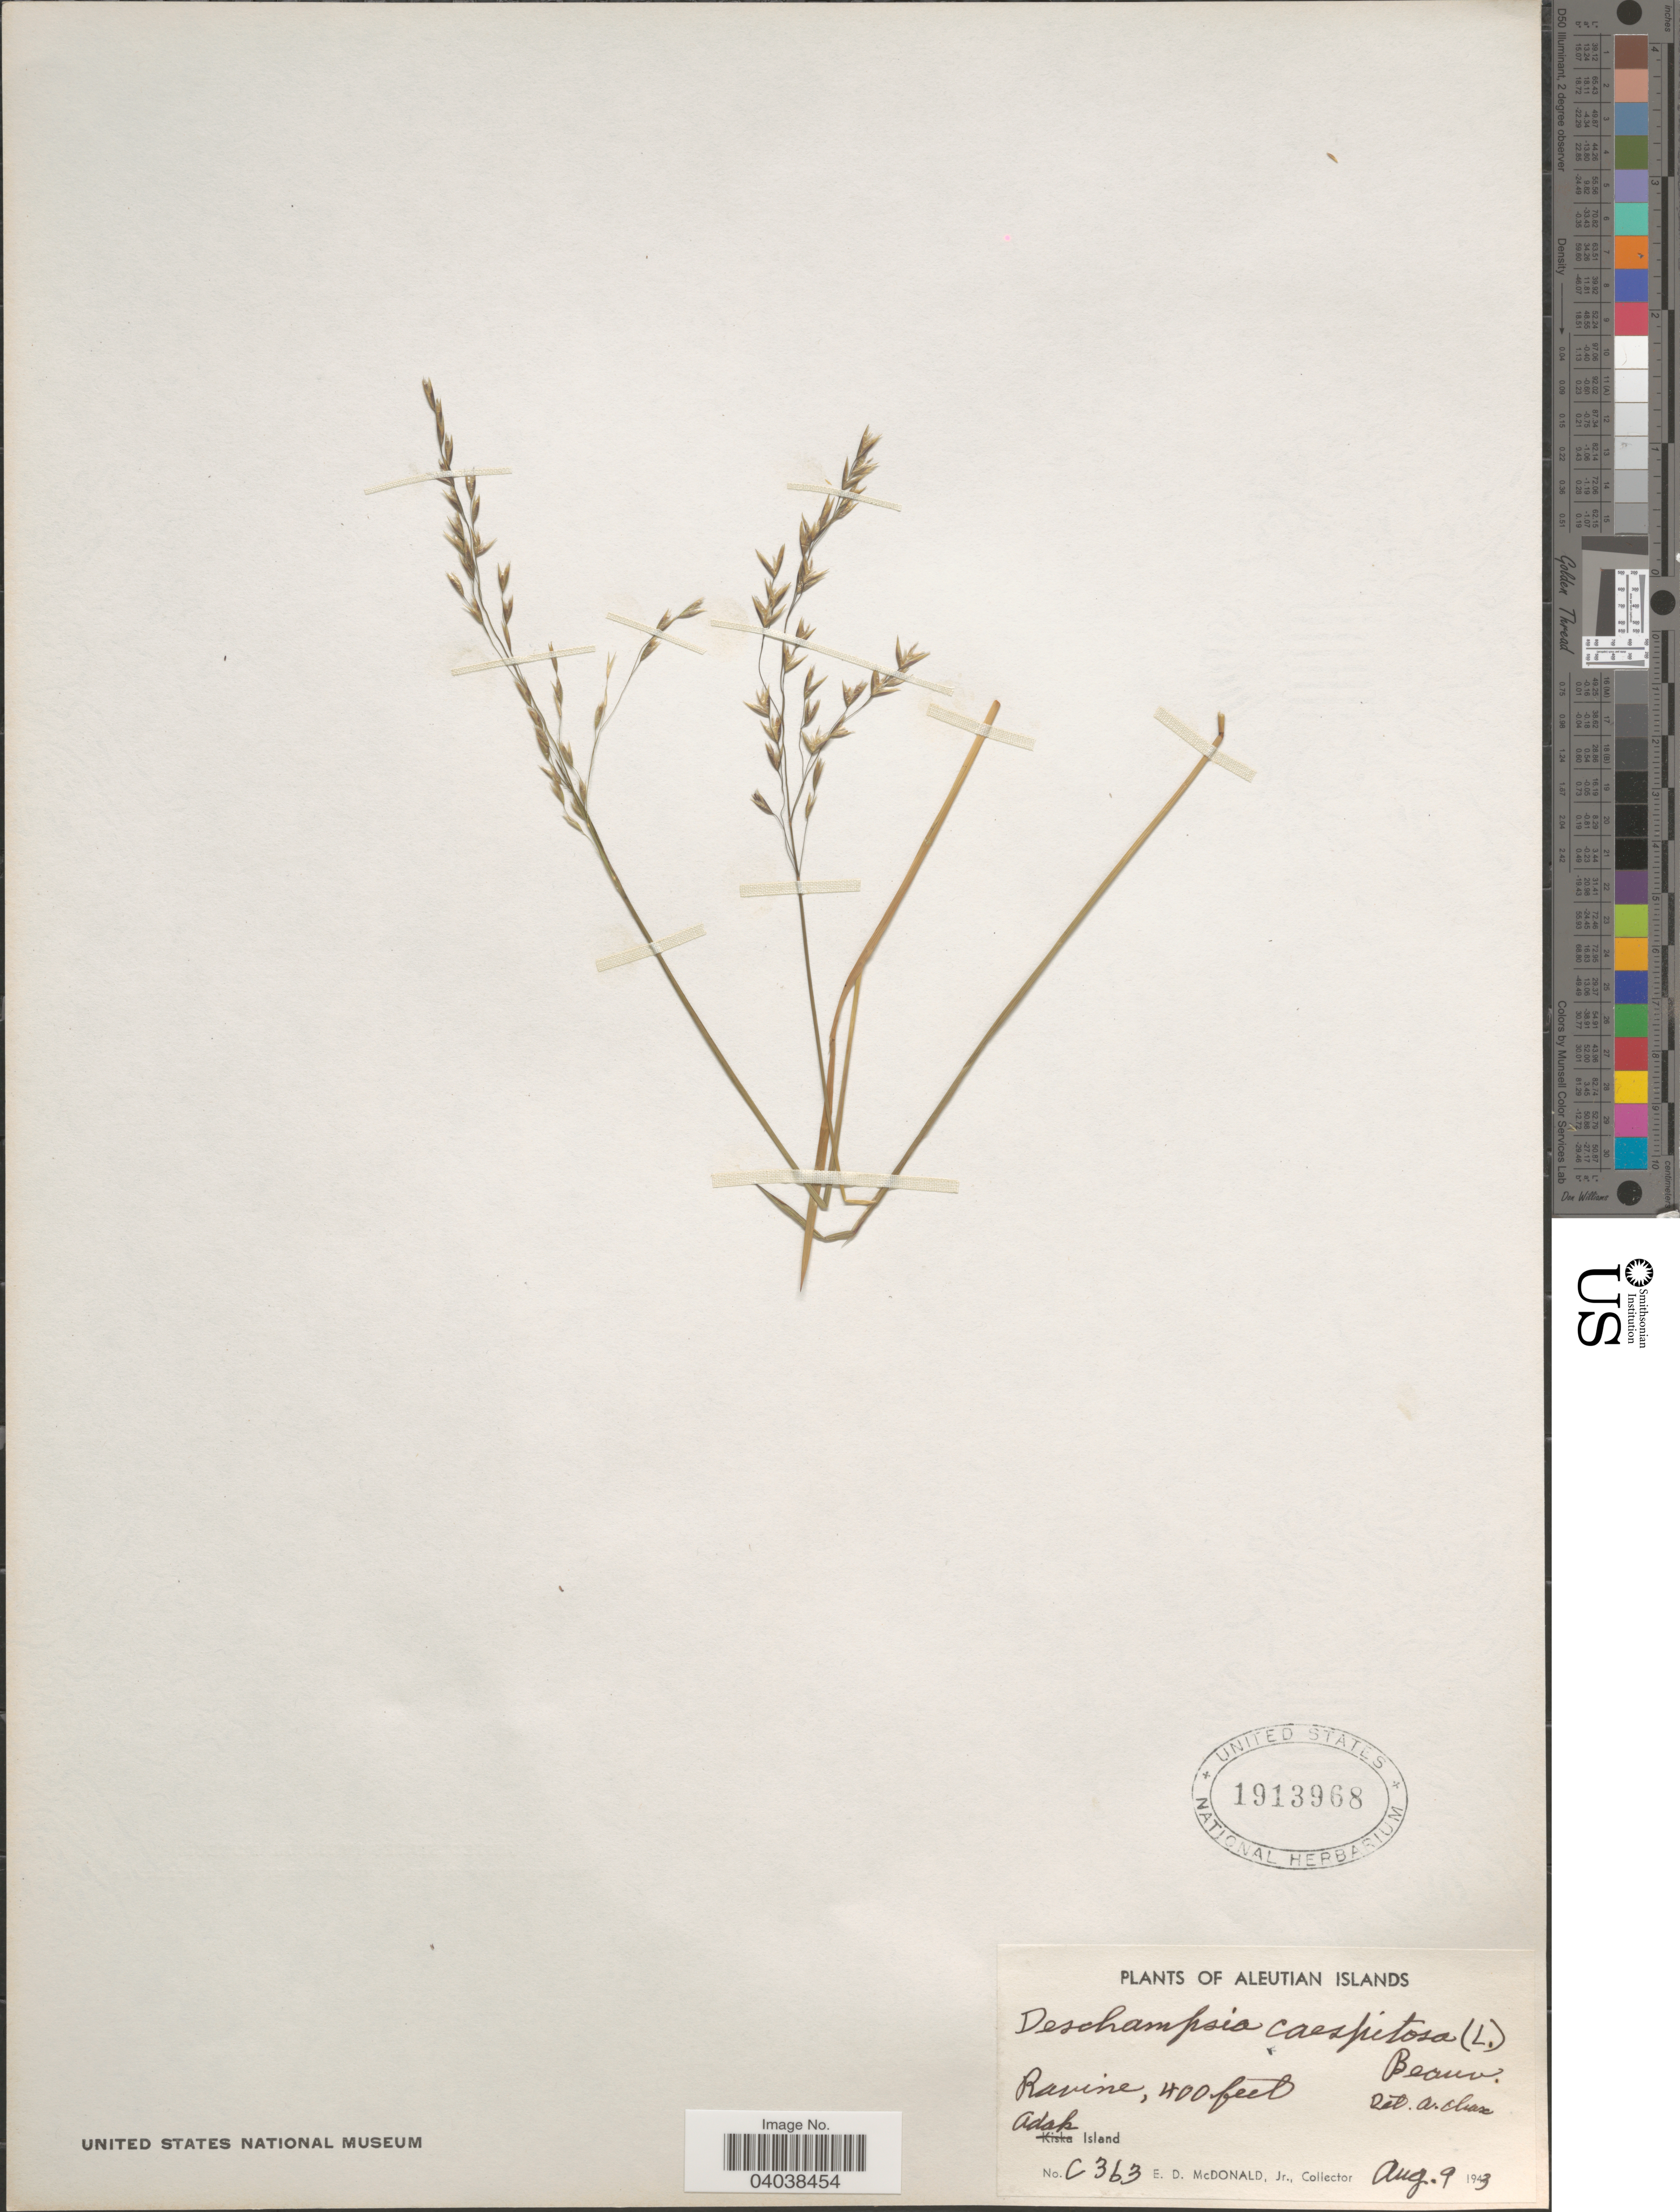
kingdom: Plantae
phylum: Tracheophyta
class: Liliopsida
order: Poales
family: Poaceae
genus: Deschampsia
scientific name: Deschampsia cespitosa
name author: (L.) P. Beauv.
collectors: E. D. McDonald Jr.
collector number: C363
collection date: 1943-08-09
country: United States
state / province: Alaska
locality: Aleutian Islands. Ravine. Adak Island.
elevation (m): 122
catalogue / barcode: US 1913968